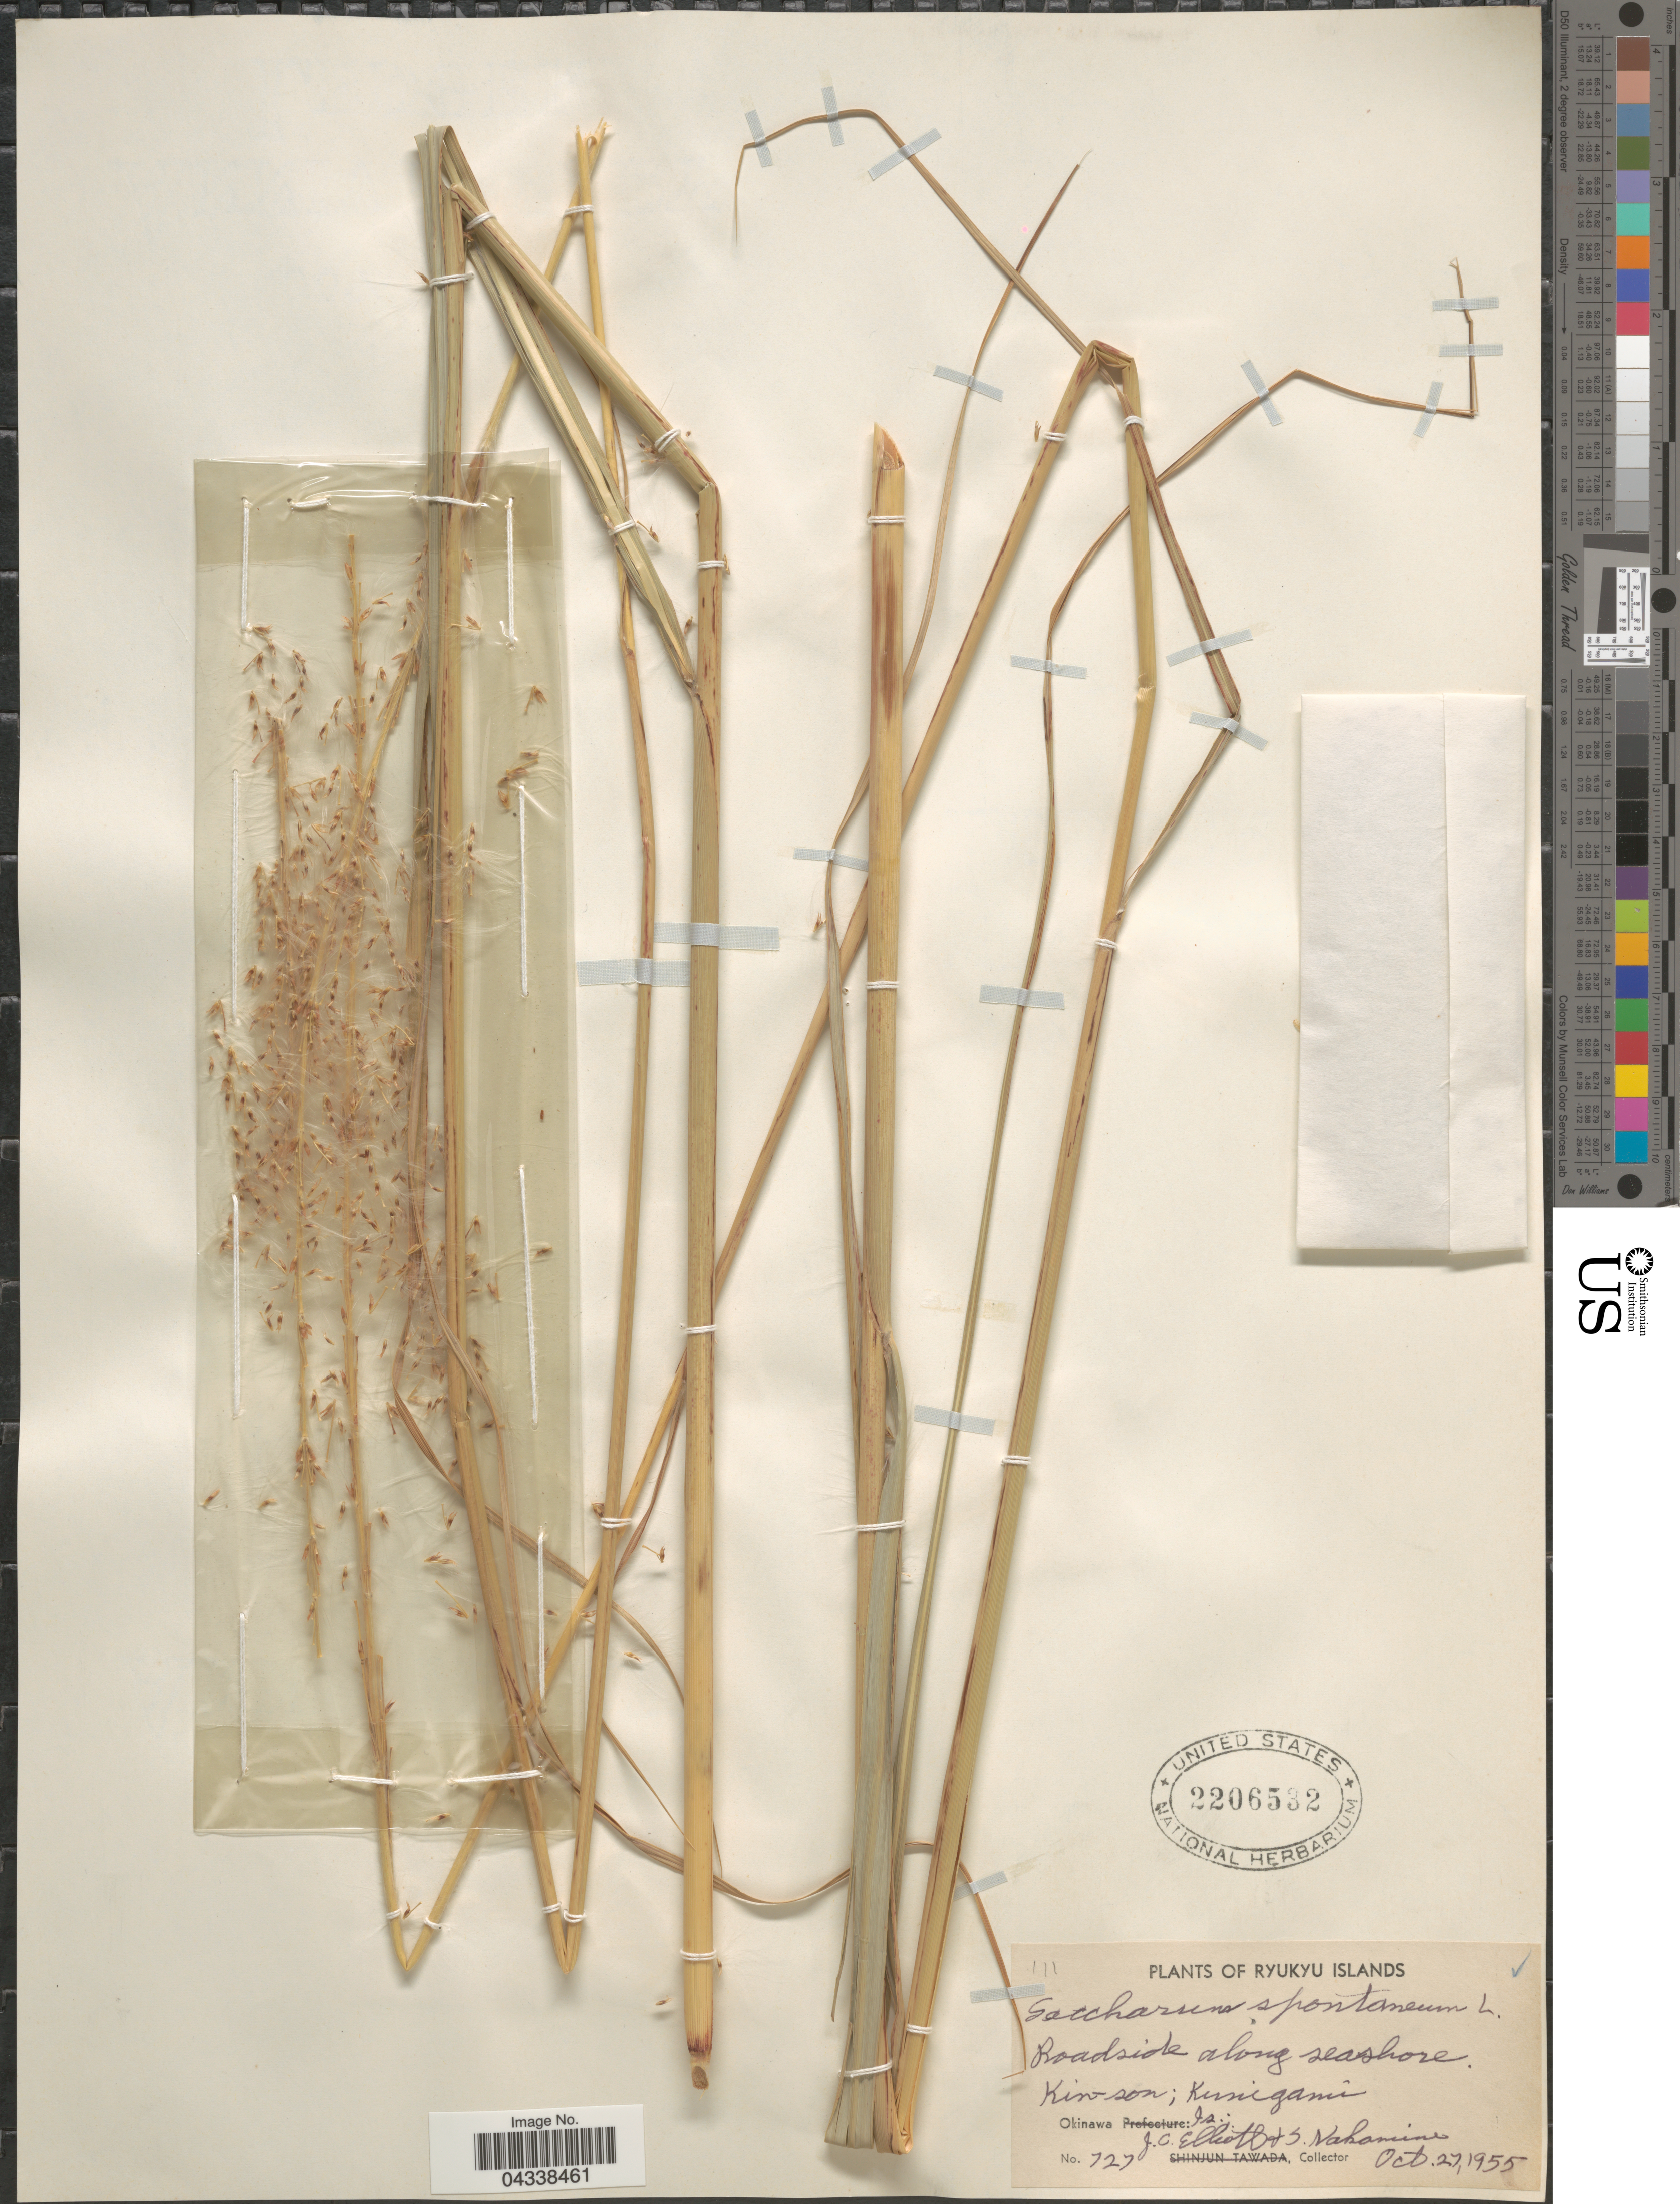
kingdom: Plantae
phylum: Tracheophyta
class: Liliopsida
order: Poales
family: Poaceae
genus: Saccharum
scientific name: Saccharum spontaneum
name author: L.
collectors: J. C. Elliott & S. Nakamine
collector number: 727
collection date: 1955-10-27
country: Japan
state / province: Okinawa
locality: Ryukyu Islands. Roadside along seashore. Kin-son; Kunigami. Okinawa Is.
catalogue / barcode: US 2206532